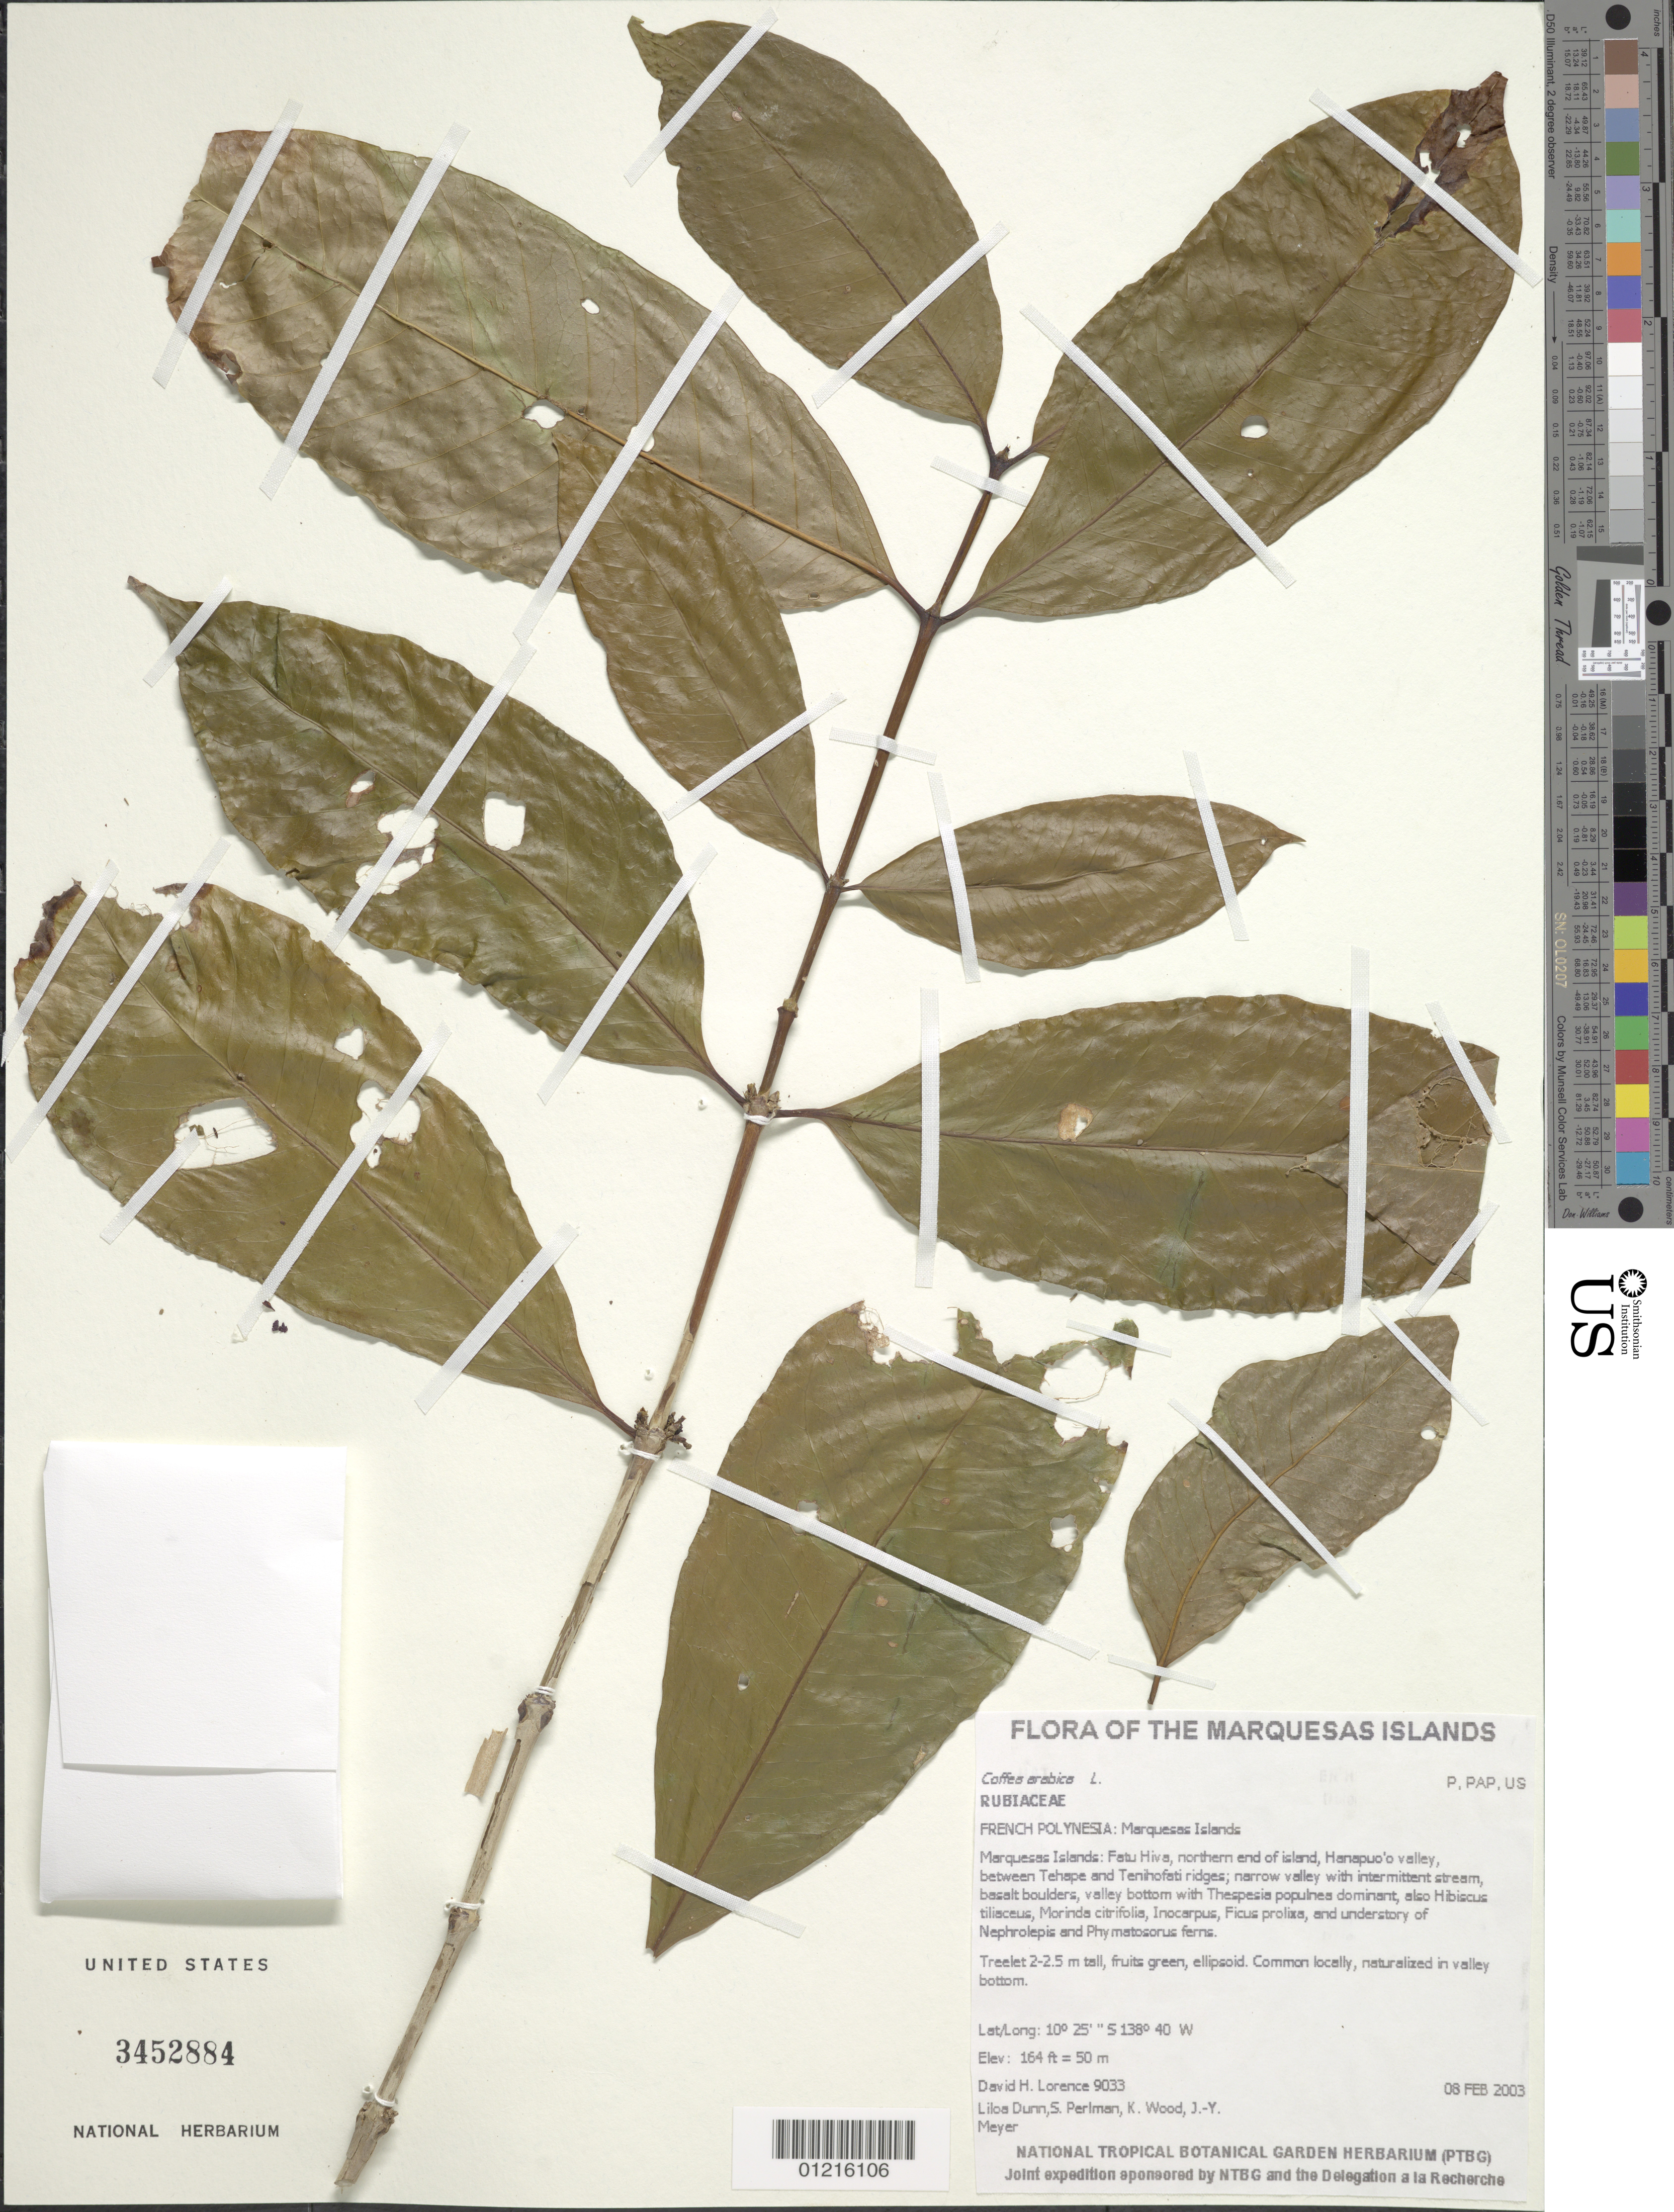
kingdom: Plantae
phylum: Tracheophyta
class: Magnoliopsida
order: Gentianales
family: Rubiaceae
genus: Coffea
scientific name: Coffea arabica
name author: L.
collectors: D. Lorence, L. Dunn, S. P. Perlman, K. R. Wood & J.-Y. Meyer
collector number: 9033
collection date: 2003-02-08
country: French Polynesia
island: Fatu Hiva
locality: Northern end of island, Hanapuo'o valley, between Tehape and Tenihofati ridges; narrow valley with intermittent stream, basalt boulders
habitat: Valley bottom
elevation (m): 50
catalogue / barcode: US 3452884